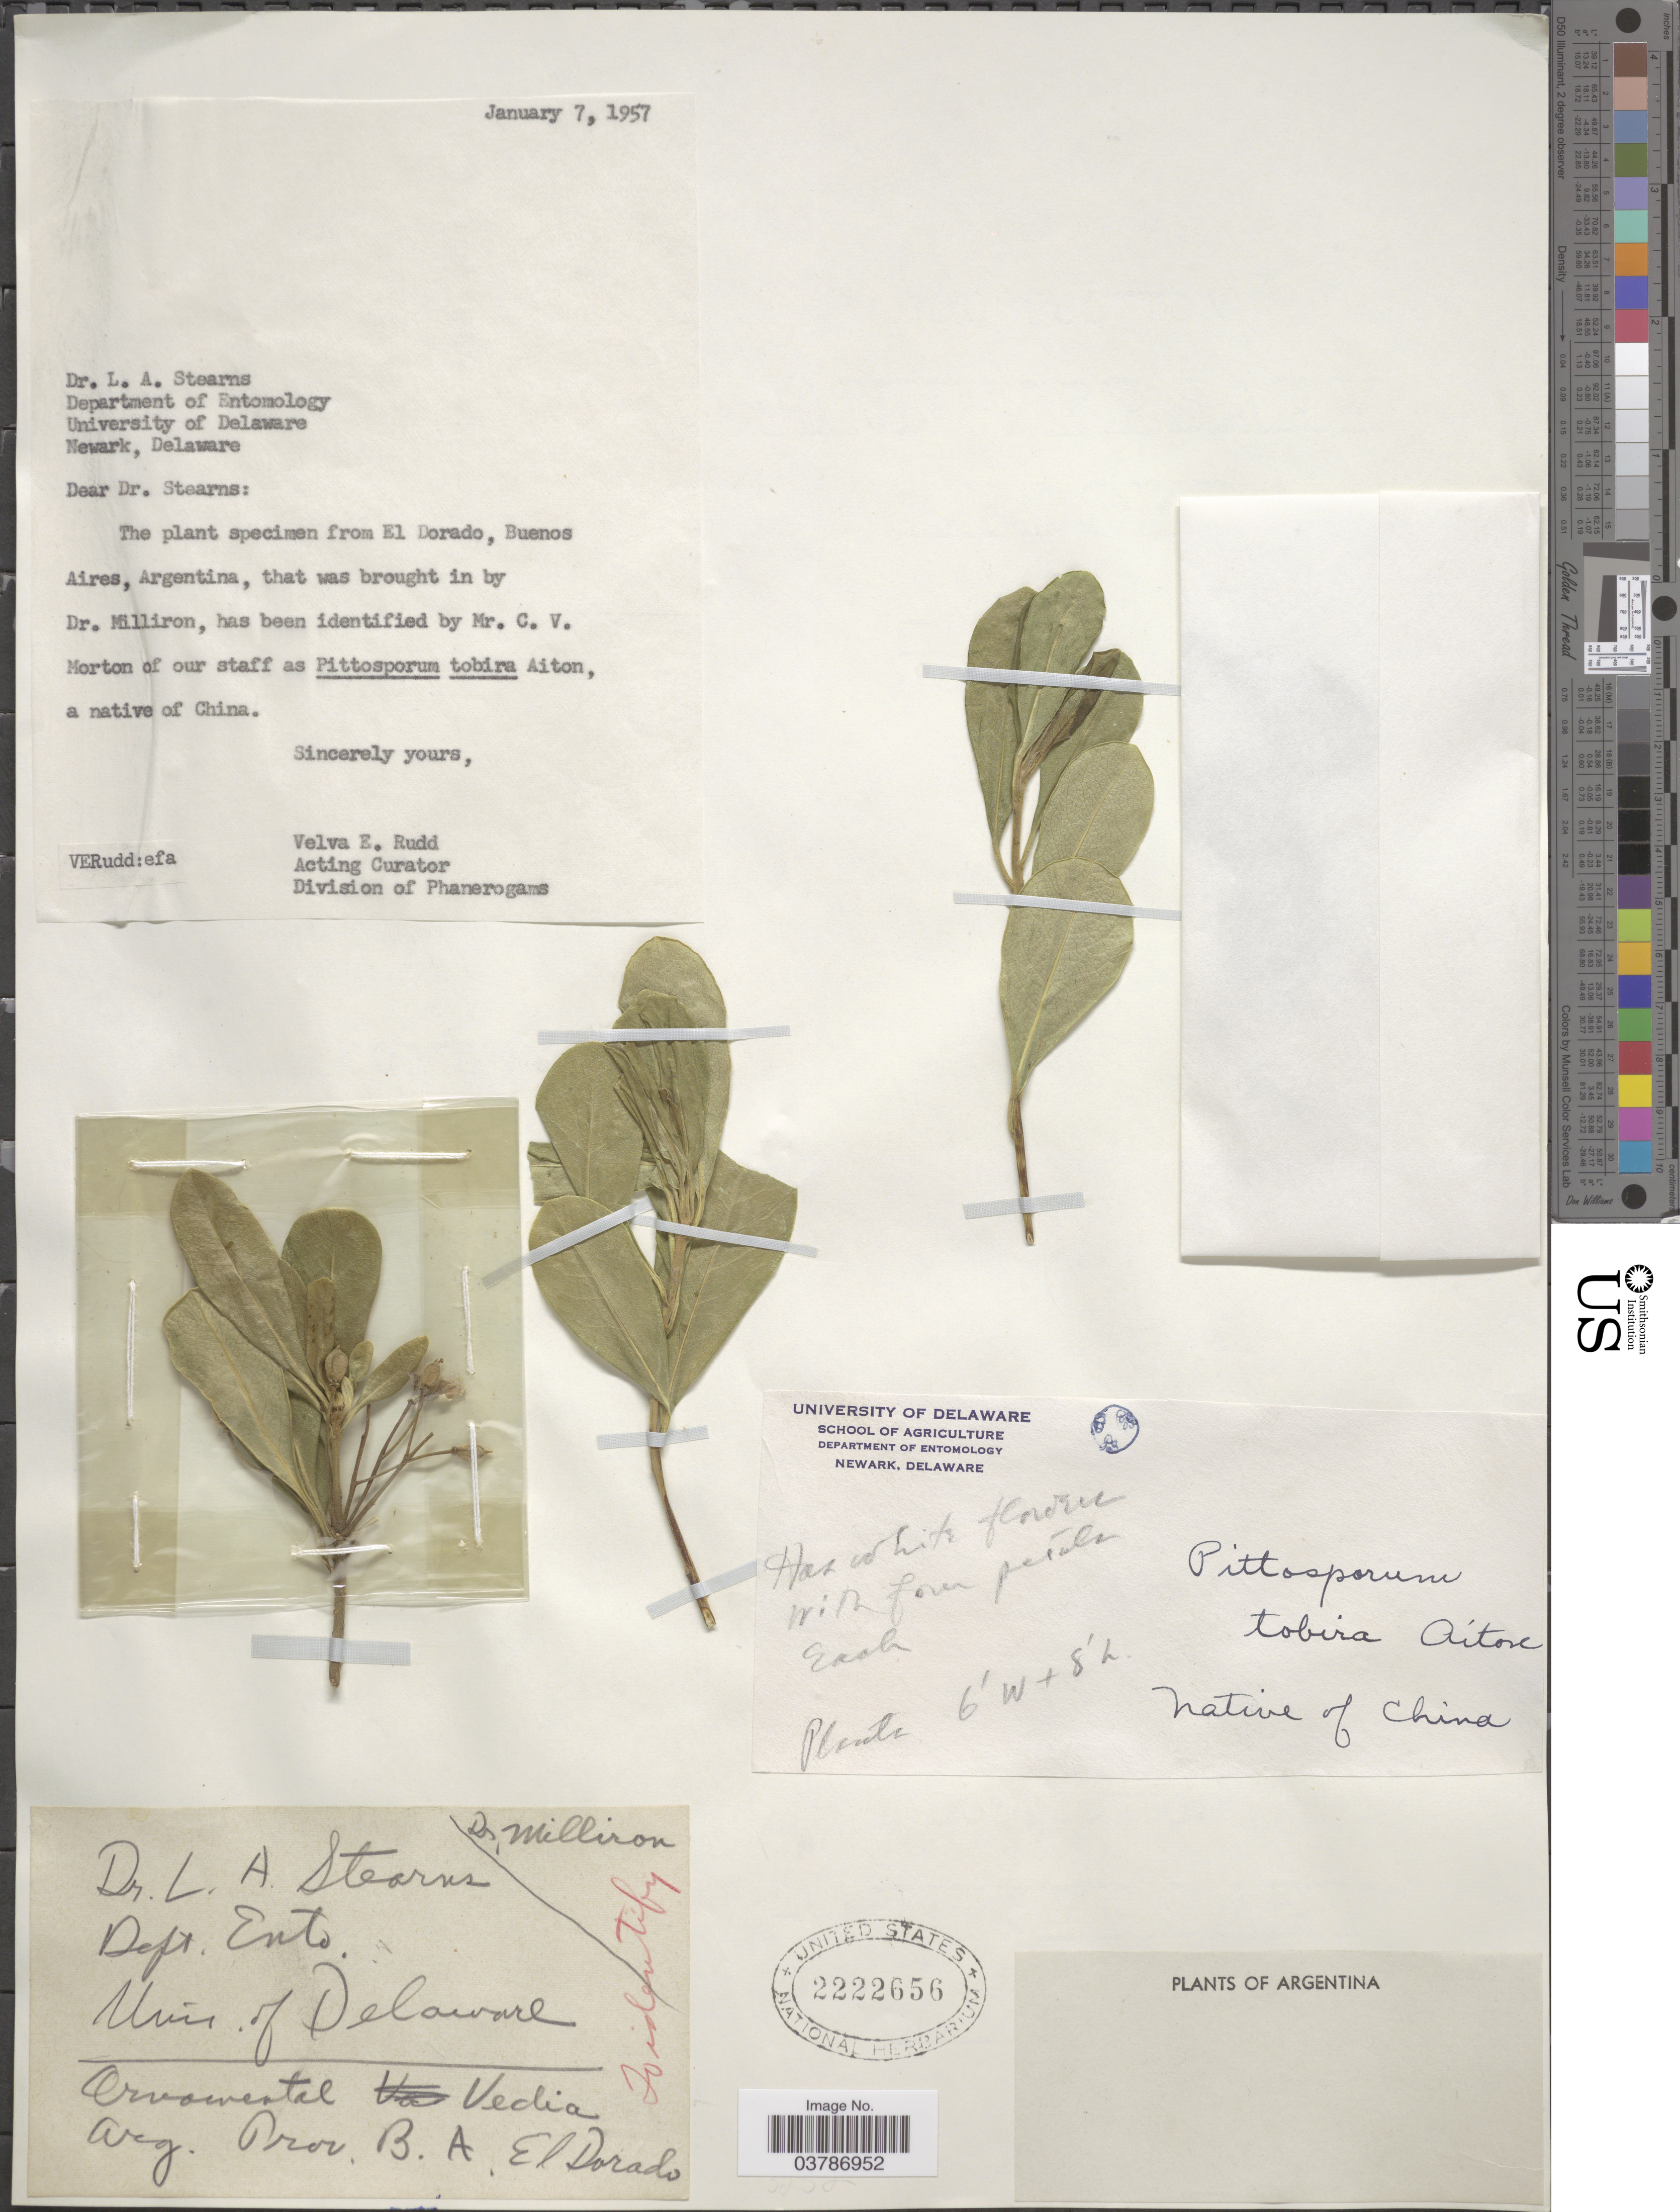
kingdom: Plantae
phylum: Tracheophyta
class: Magnoliopsida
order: Apiales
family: Pittosporaceae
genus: Pittosporum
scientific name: Pittosporum tobira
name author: (Thunb.) W.T. Aiton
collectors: L. Stearns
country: Argentina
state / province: Buenos Aires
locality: El Dorado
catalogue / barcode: US 2222656